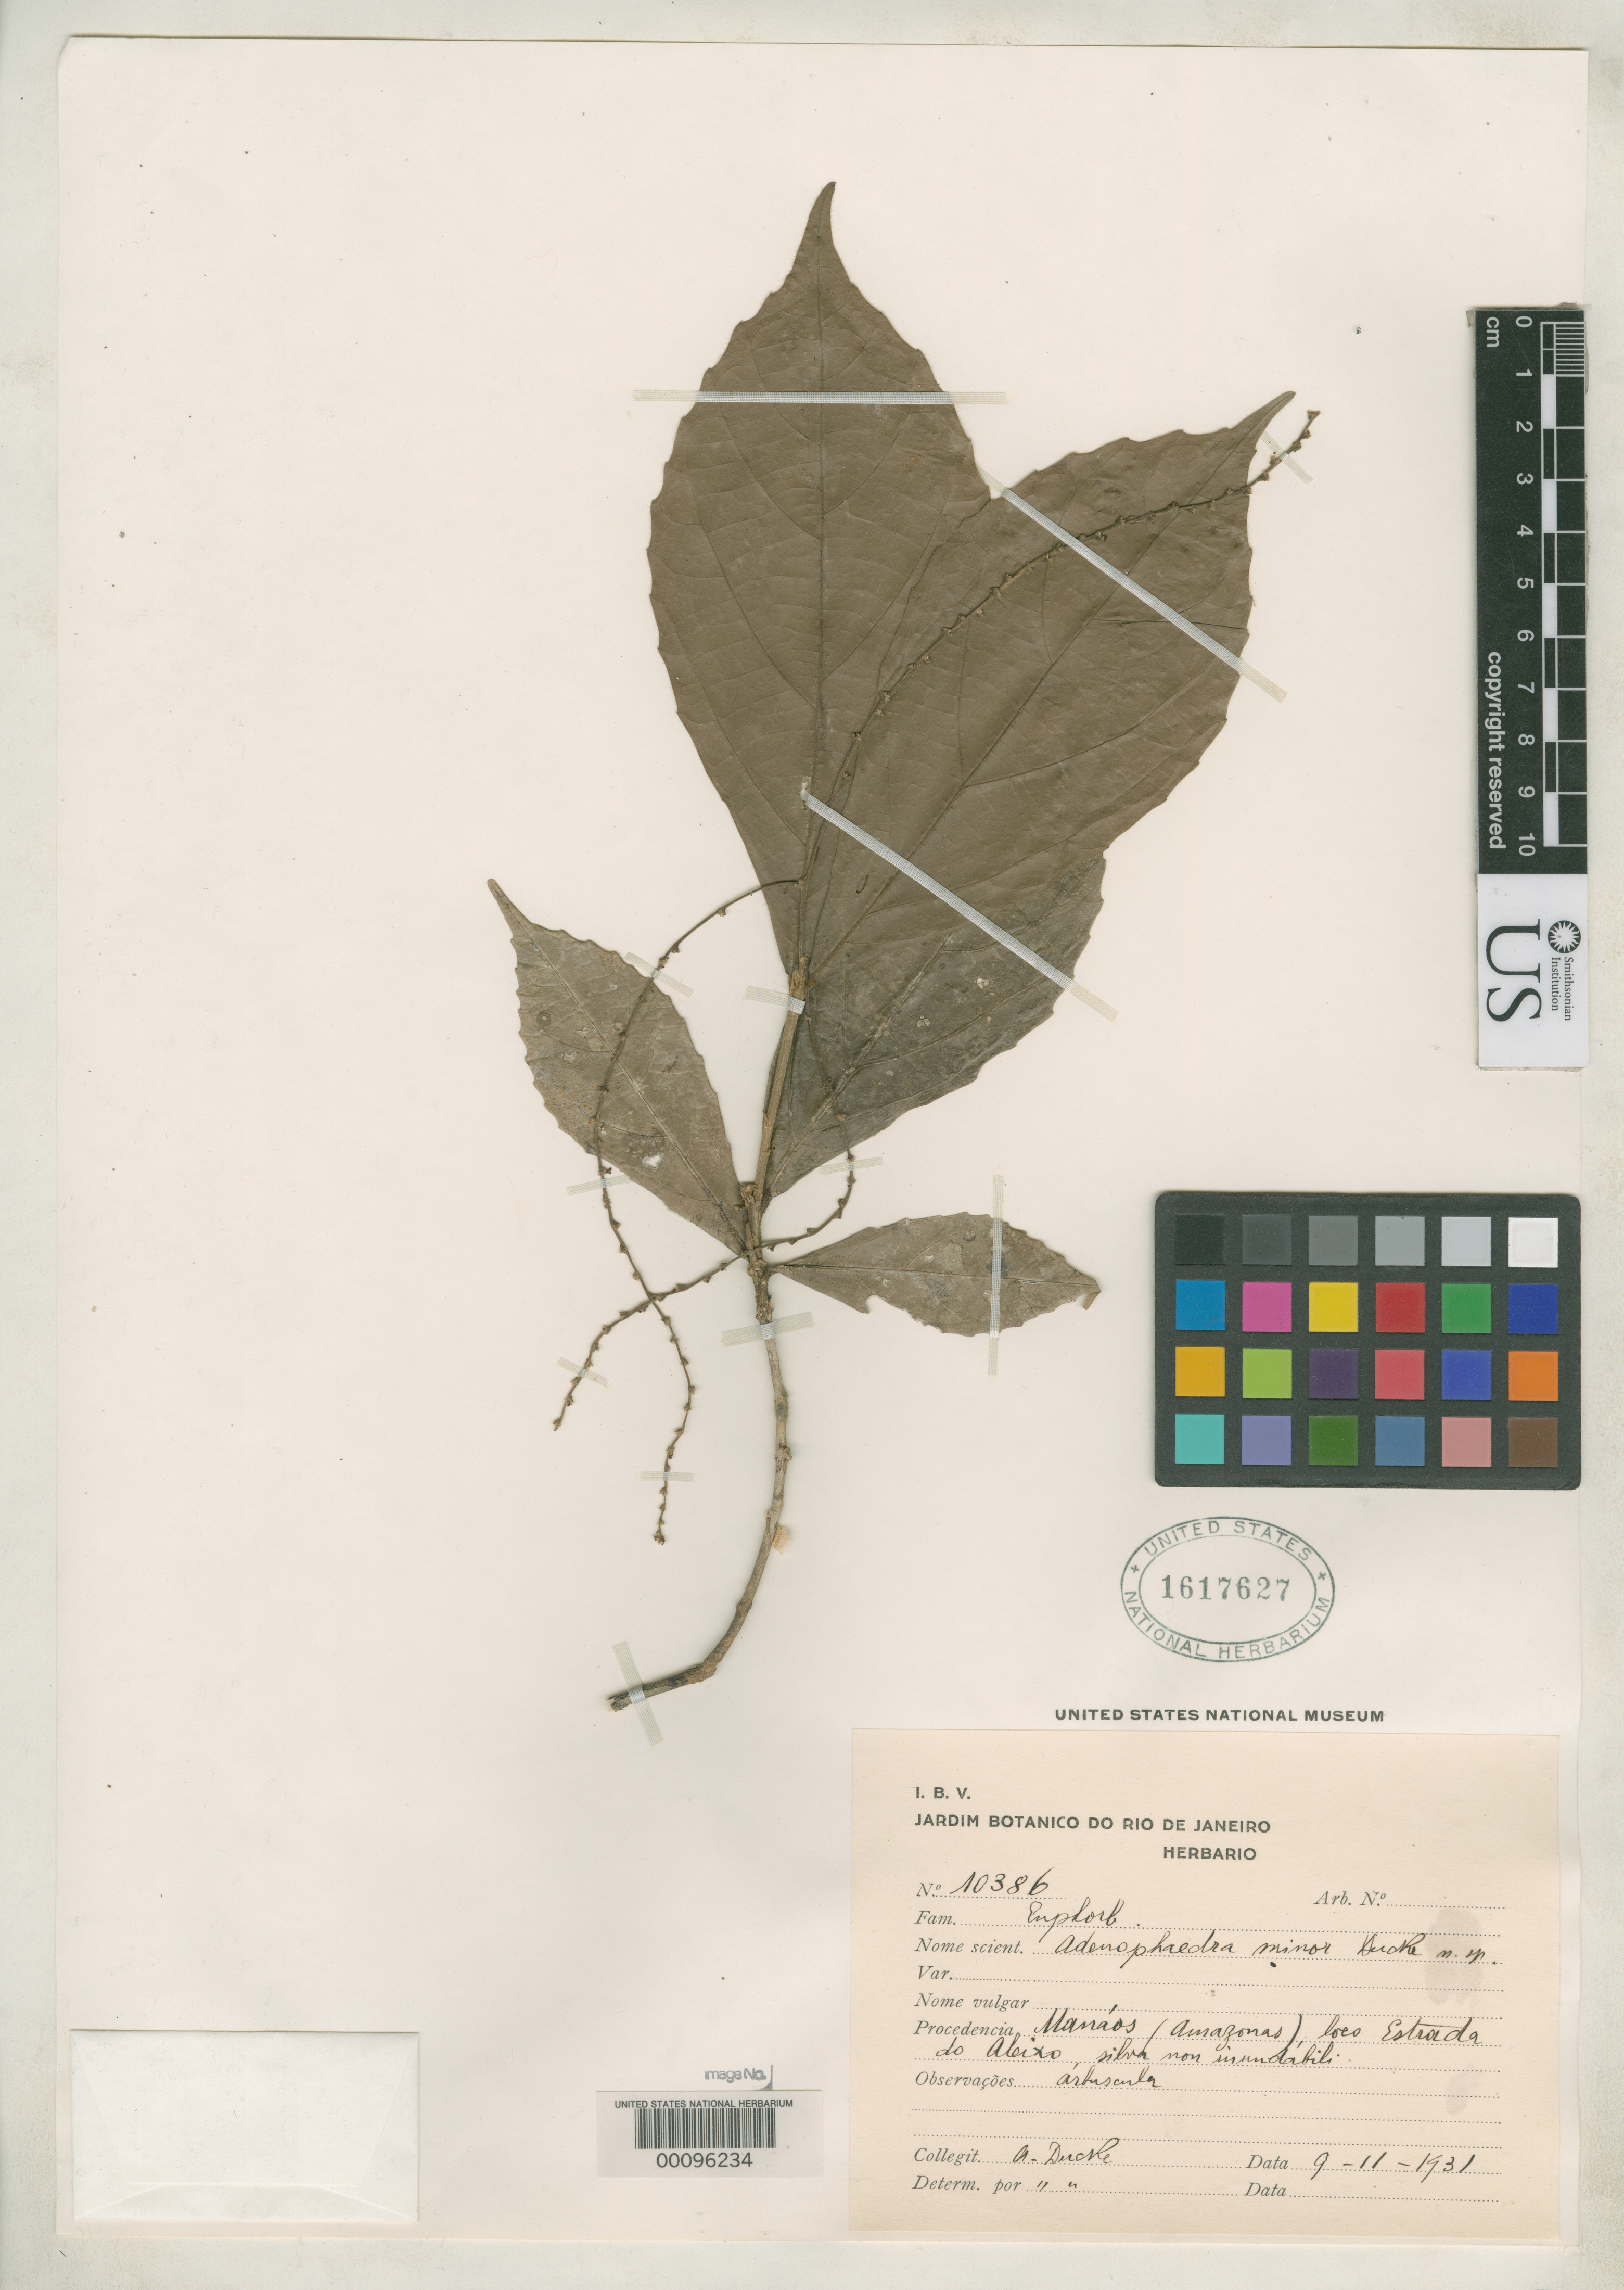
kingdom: Plantae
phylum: Tracheophyta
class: Magnoliopsida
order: Malpighiales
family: Euphorbiaceae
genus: Adenophaedra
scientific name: Adenophaedra minor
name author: Ducke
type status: Isotype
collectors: A. Ducke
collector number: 10386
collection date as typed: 09 Nov 1931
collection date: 1931-11-09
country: Brazil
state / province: Amazonas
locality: Manaos.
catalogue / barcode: US 1617627